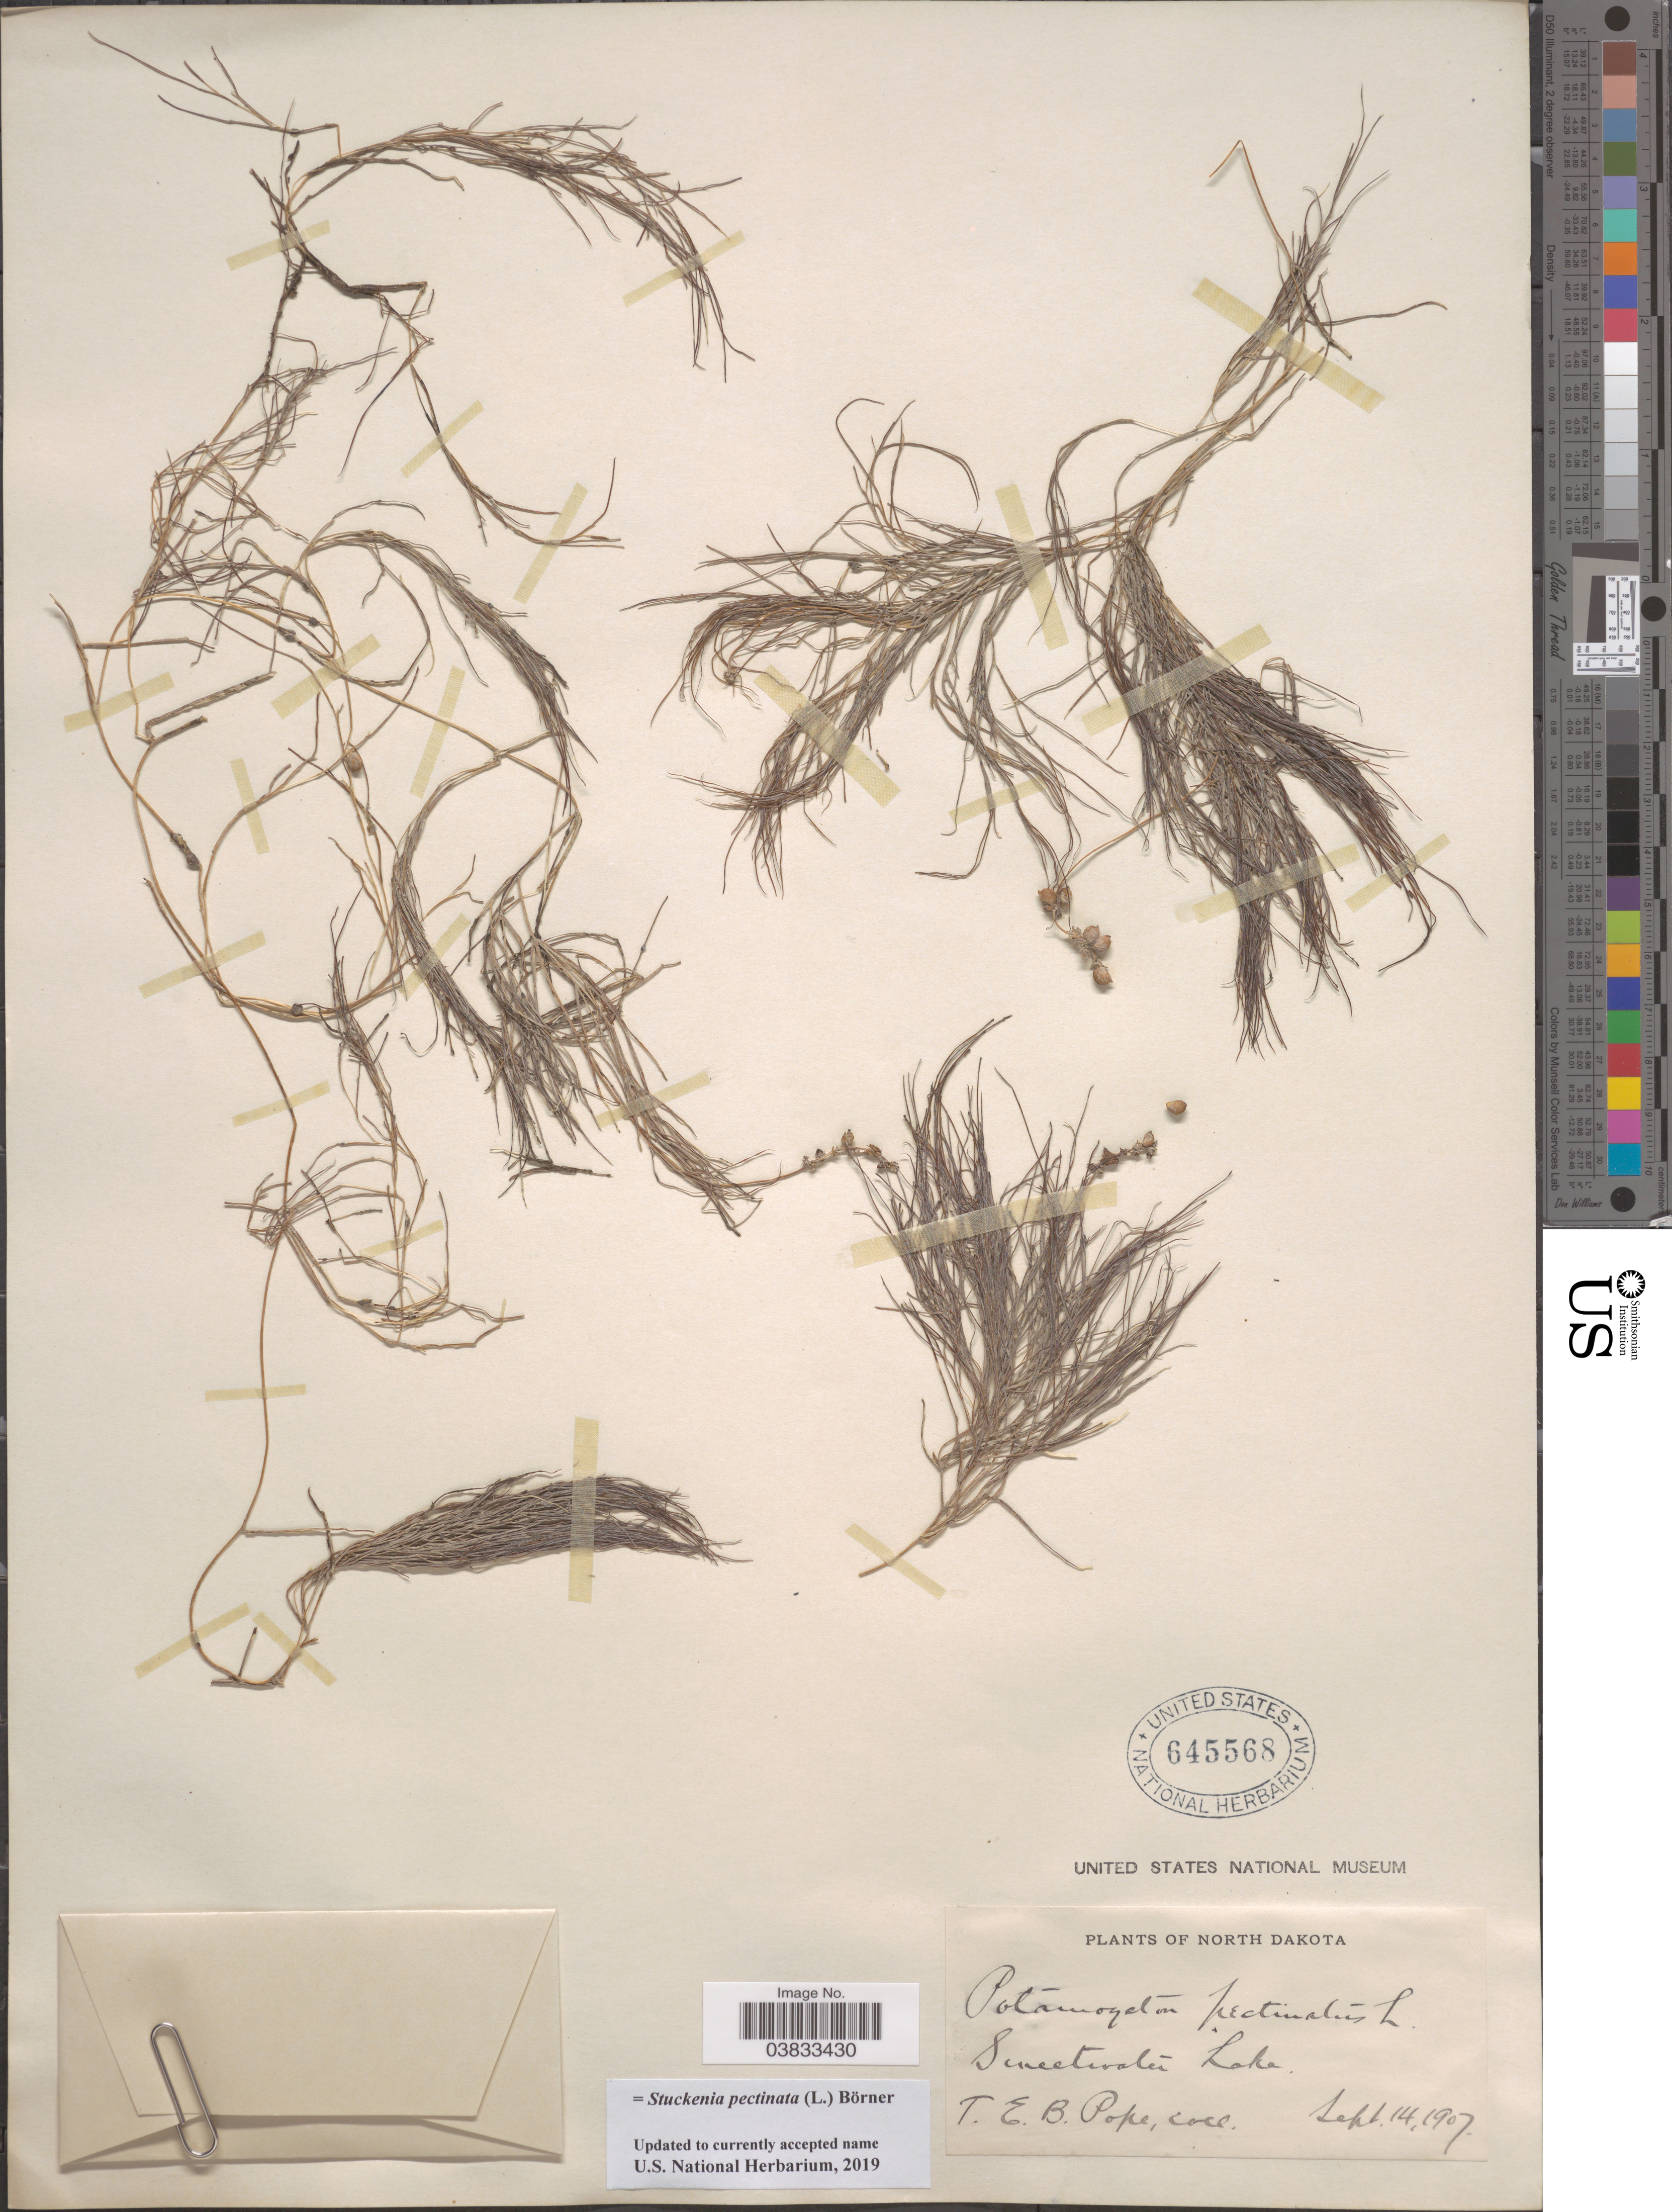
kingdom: Plantae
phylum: Tracheophyta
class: Liliopsida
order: Alismatales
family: Potamogetonaceae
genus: Stuckenia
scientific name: Stuckenia pectinata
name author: (L.) Börner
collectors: T. Pope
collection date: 1907-09-14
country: United States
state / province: North Dakota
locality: Sweetwater Lake.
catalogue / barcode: US 645568